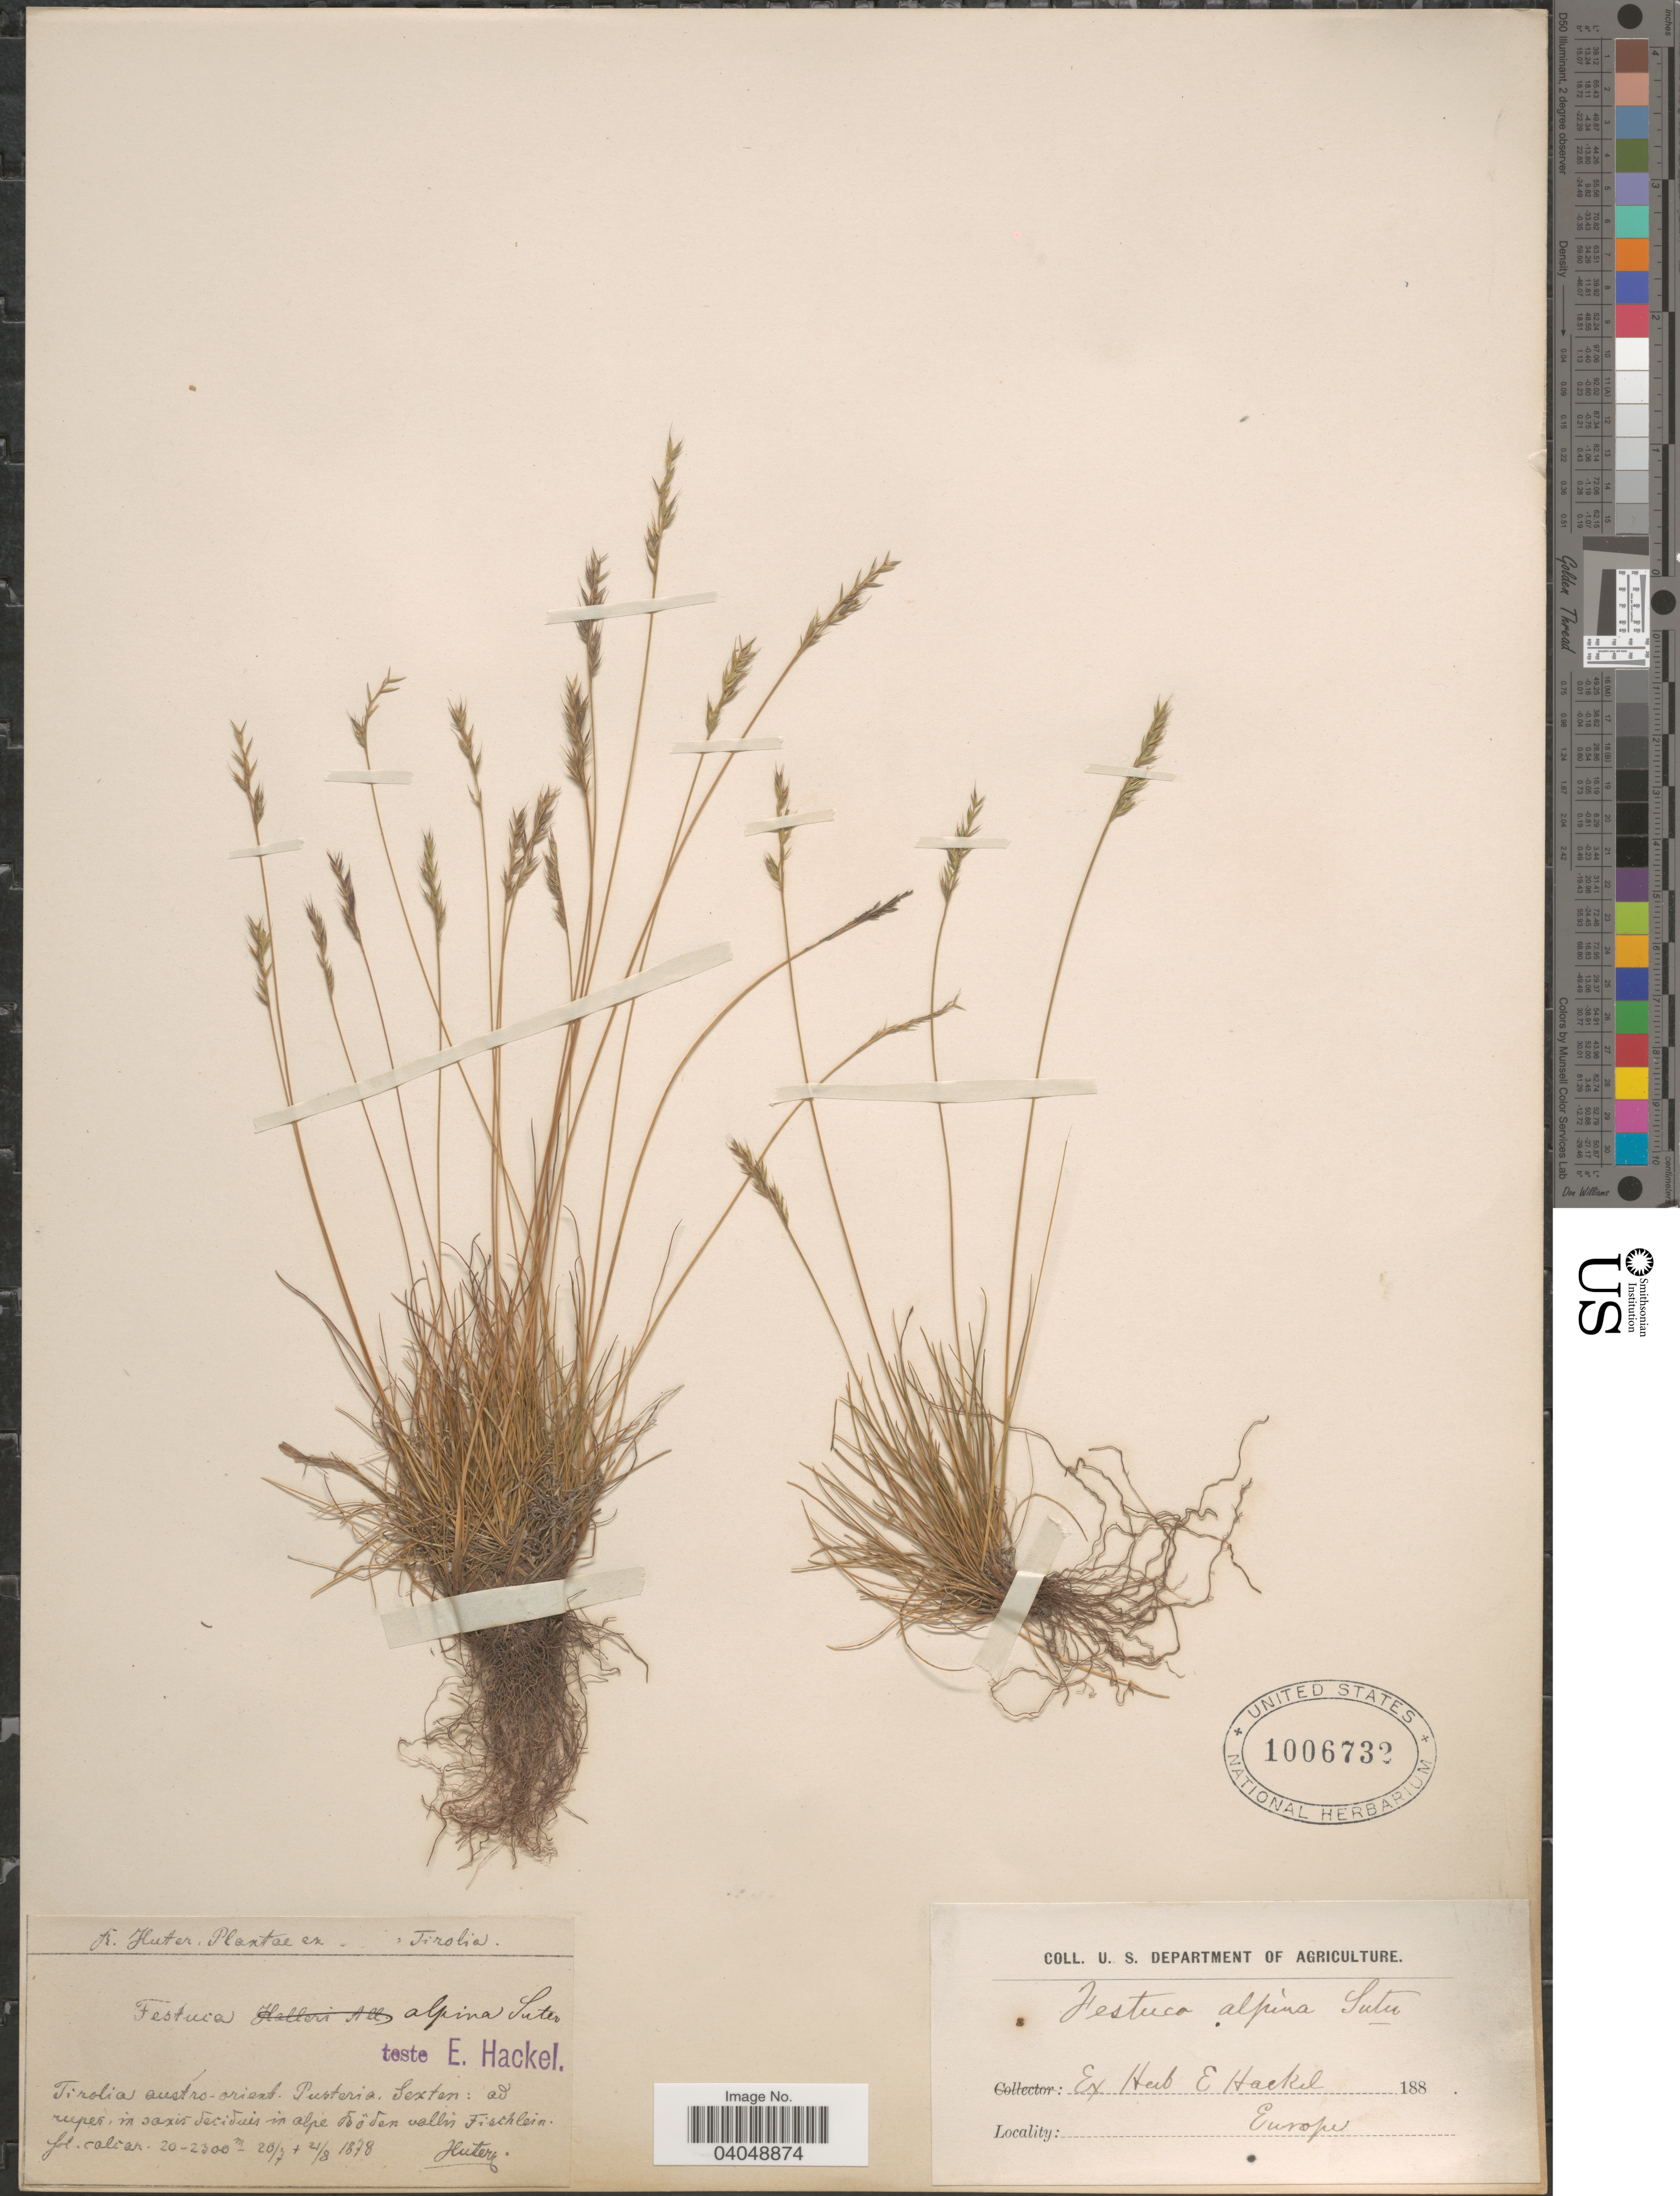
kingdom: Plantae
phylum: Tracheophyta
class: Liliopsida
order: Poales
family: Poaceae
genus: Festuca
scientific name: Festuca alpina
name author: Suter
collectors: -. Huter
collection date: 1878-07-20/1878-08-21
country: Italy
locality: Tirolia. Tirolia austro-orient. Pusteria. Sexten : ad rupes, in saxis deciduis in alpe Fröden vallin Fischlein. fol. calcar. Europe.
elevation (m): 2000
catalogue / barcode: US 1006732